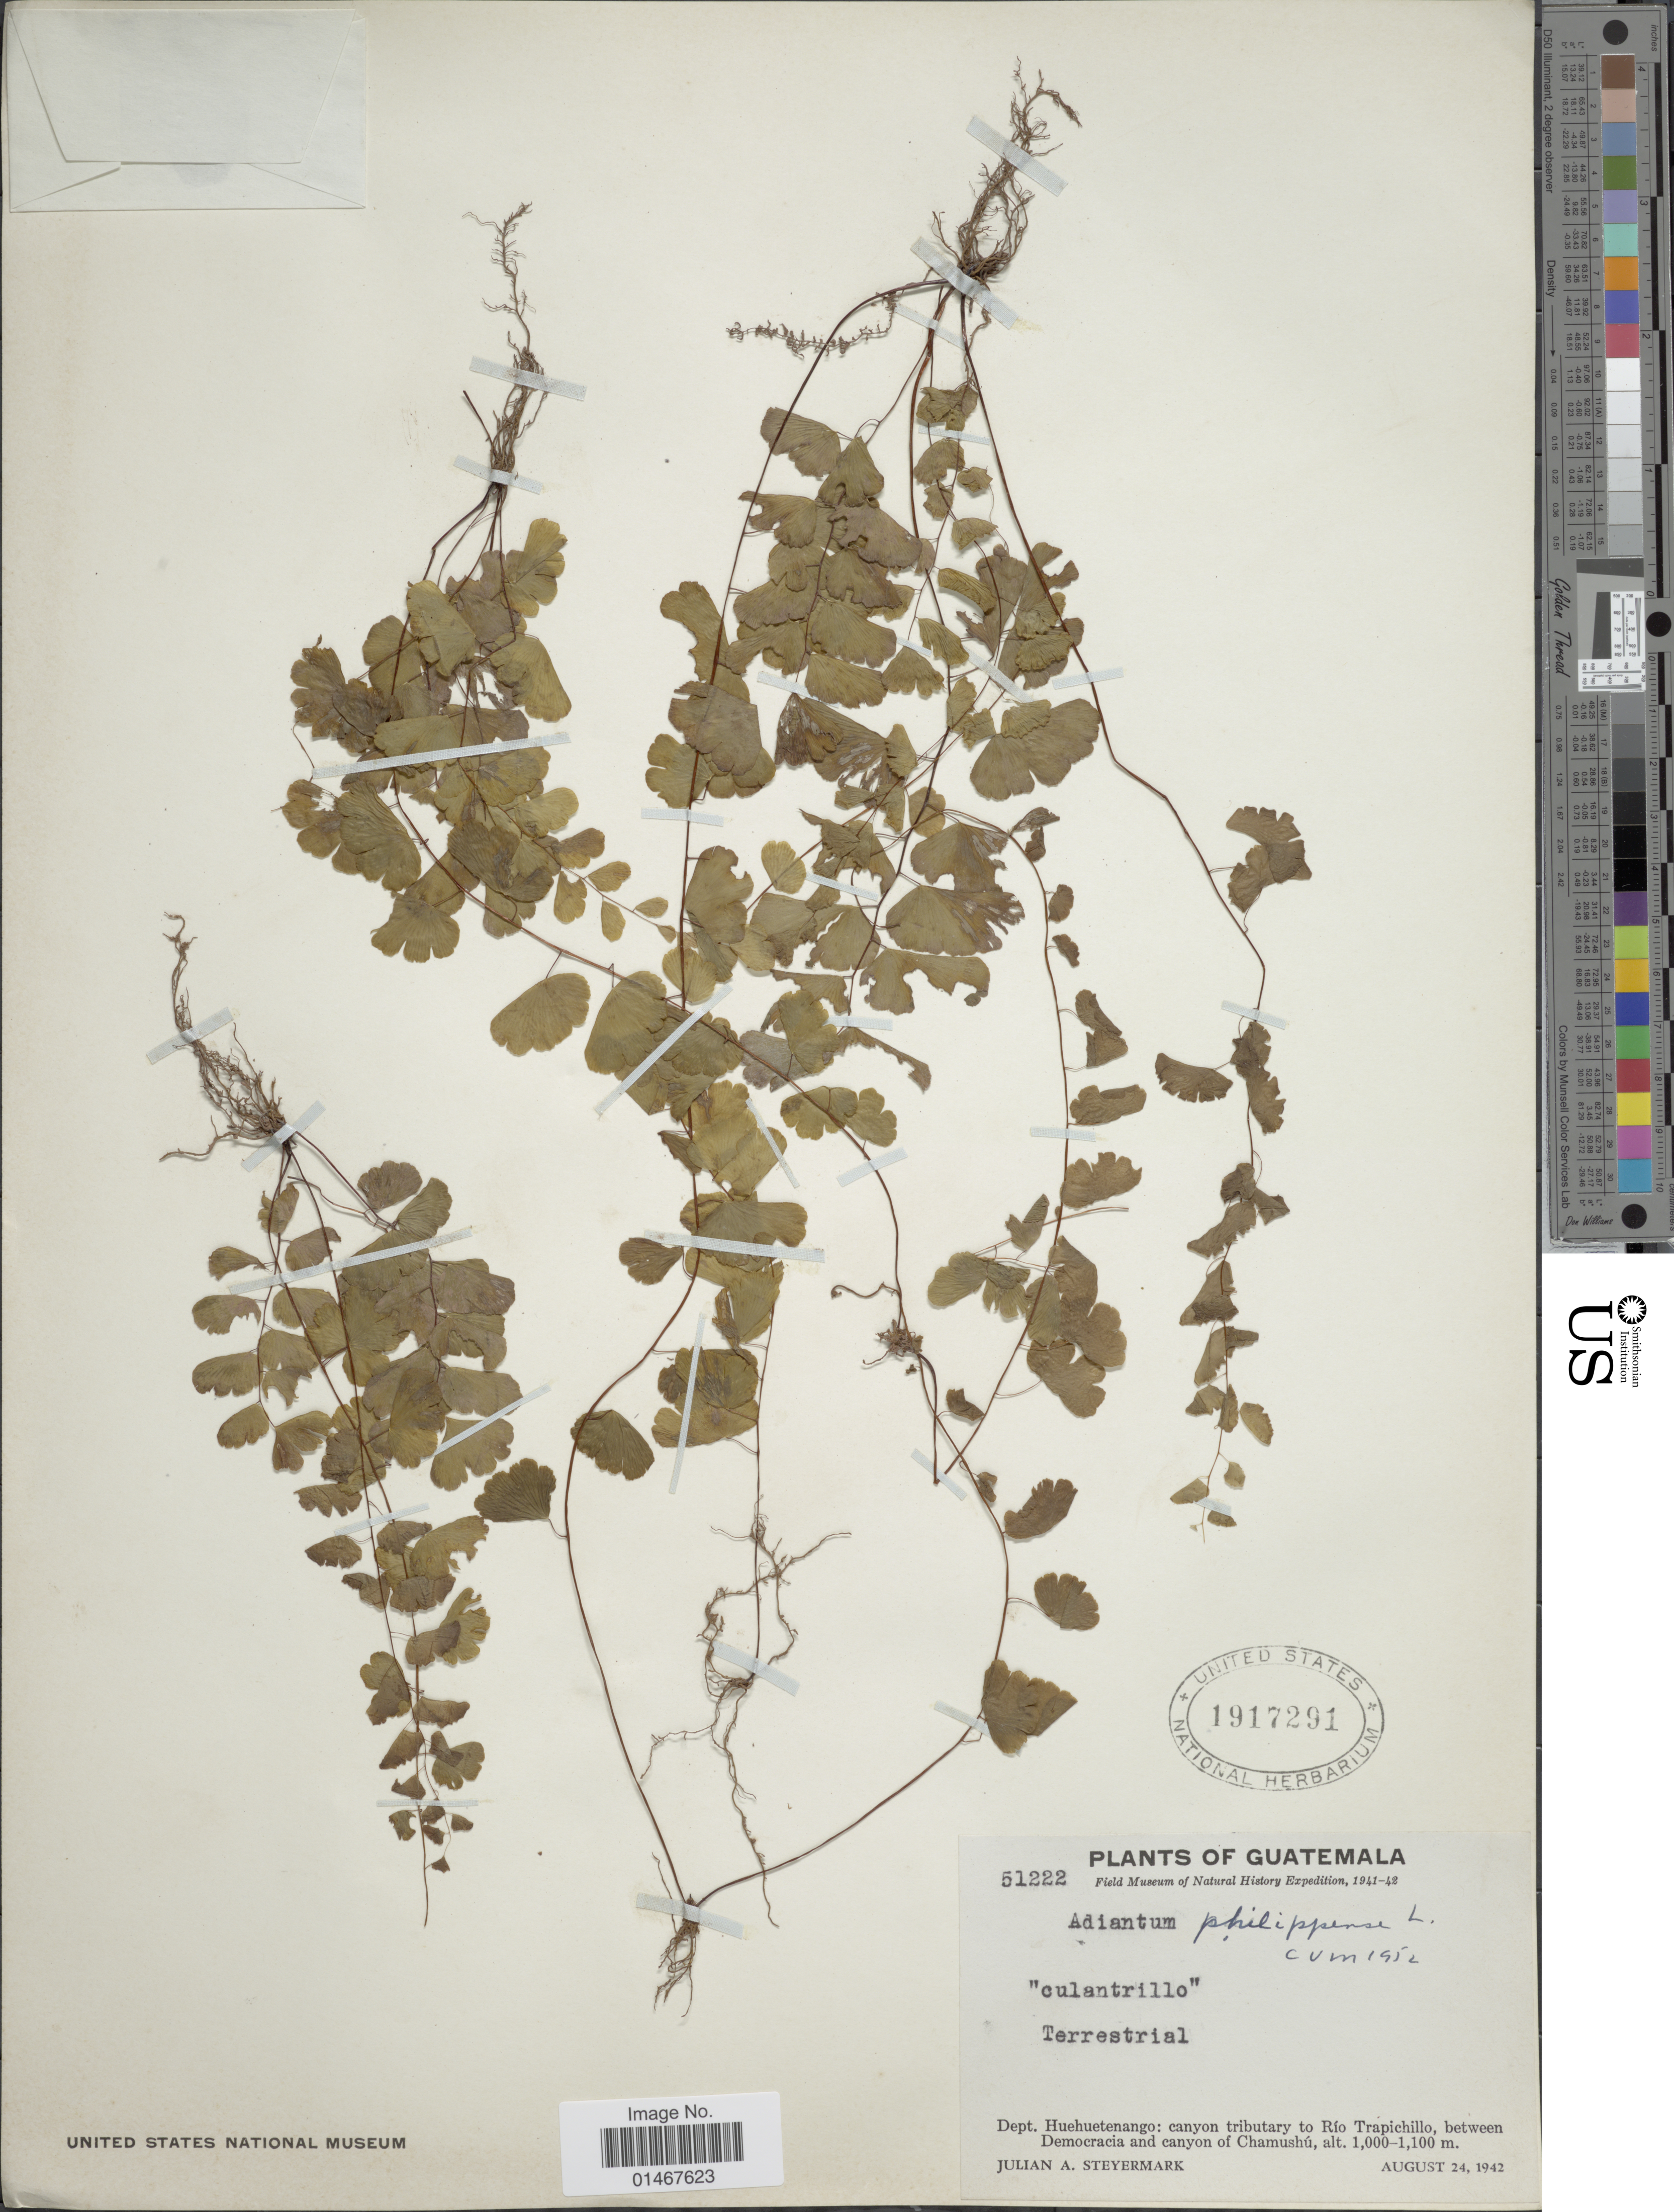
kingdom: Plantae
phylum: Tracheophyta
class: Polypodiopsida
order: Polypodiales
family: Pteridaceae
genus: Adiantum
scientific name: Adiantum philippense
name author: L.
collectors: J. Steyermark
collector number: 51222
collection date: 1942-08-24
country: Guatemala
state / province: Huehuetenango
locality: Dept. Huehuentenango; canyon tributary to Río Trapichillo between Democraria and canyon of Chamushú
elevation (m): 1000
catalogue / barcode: US 1917291